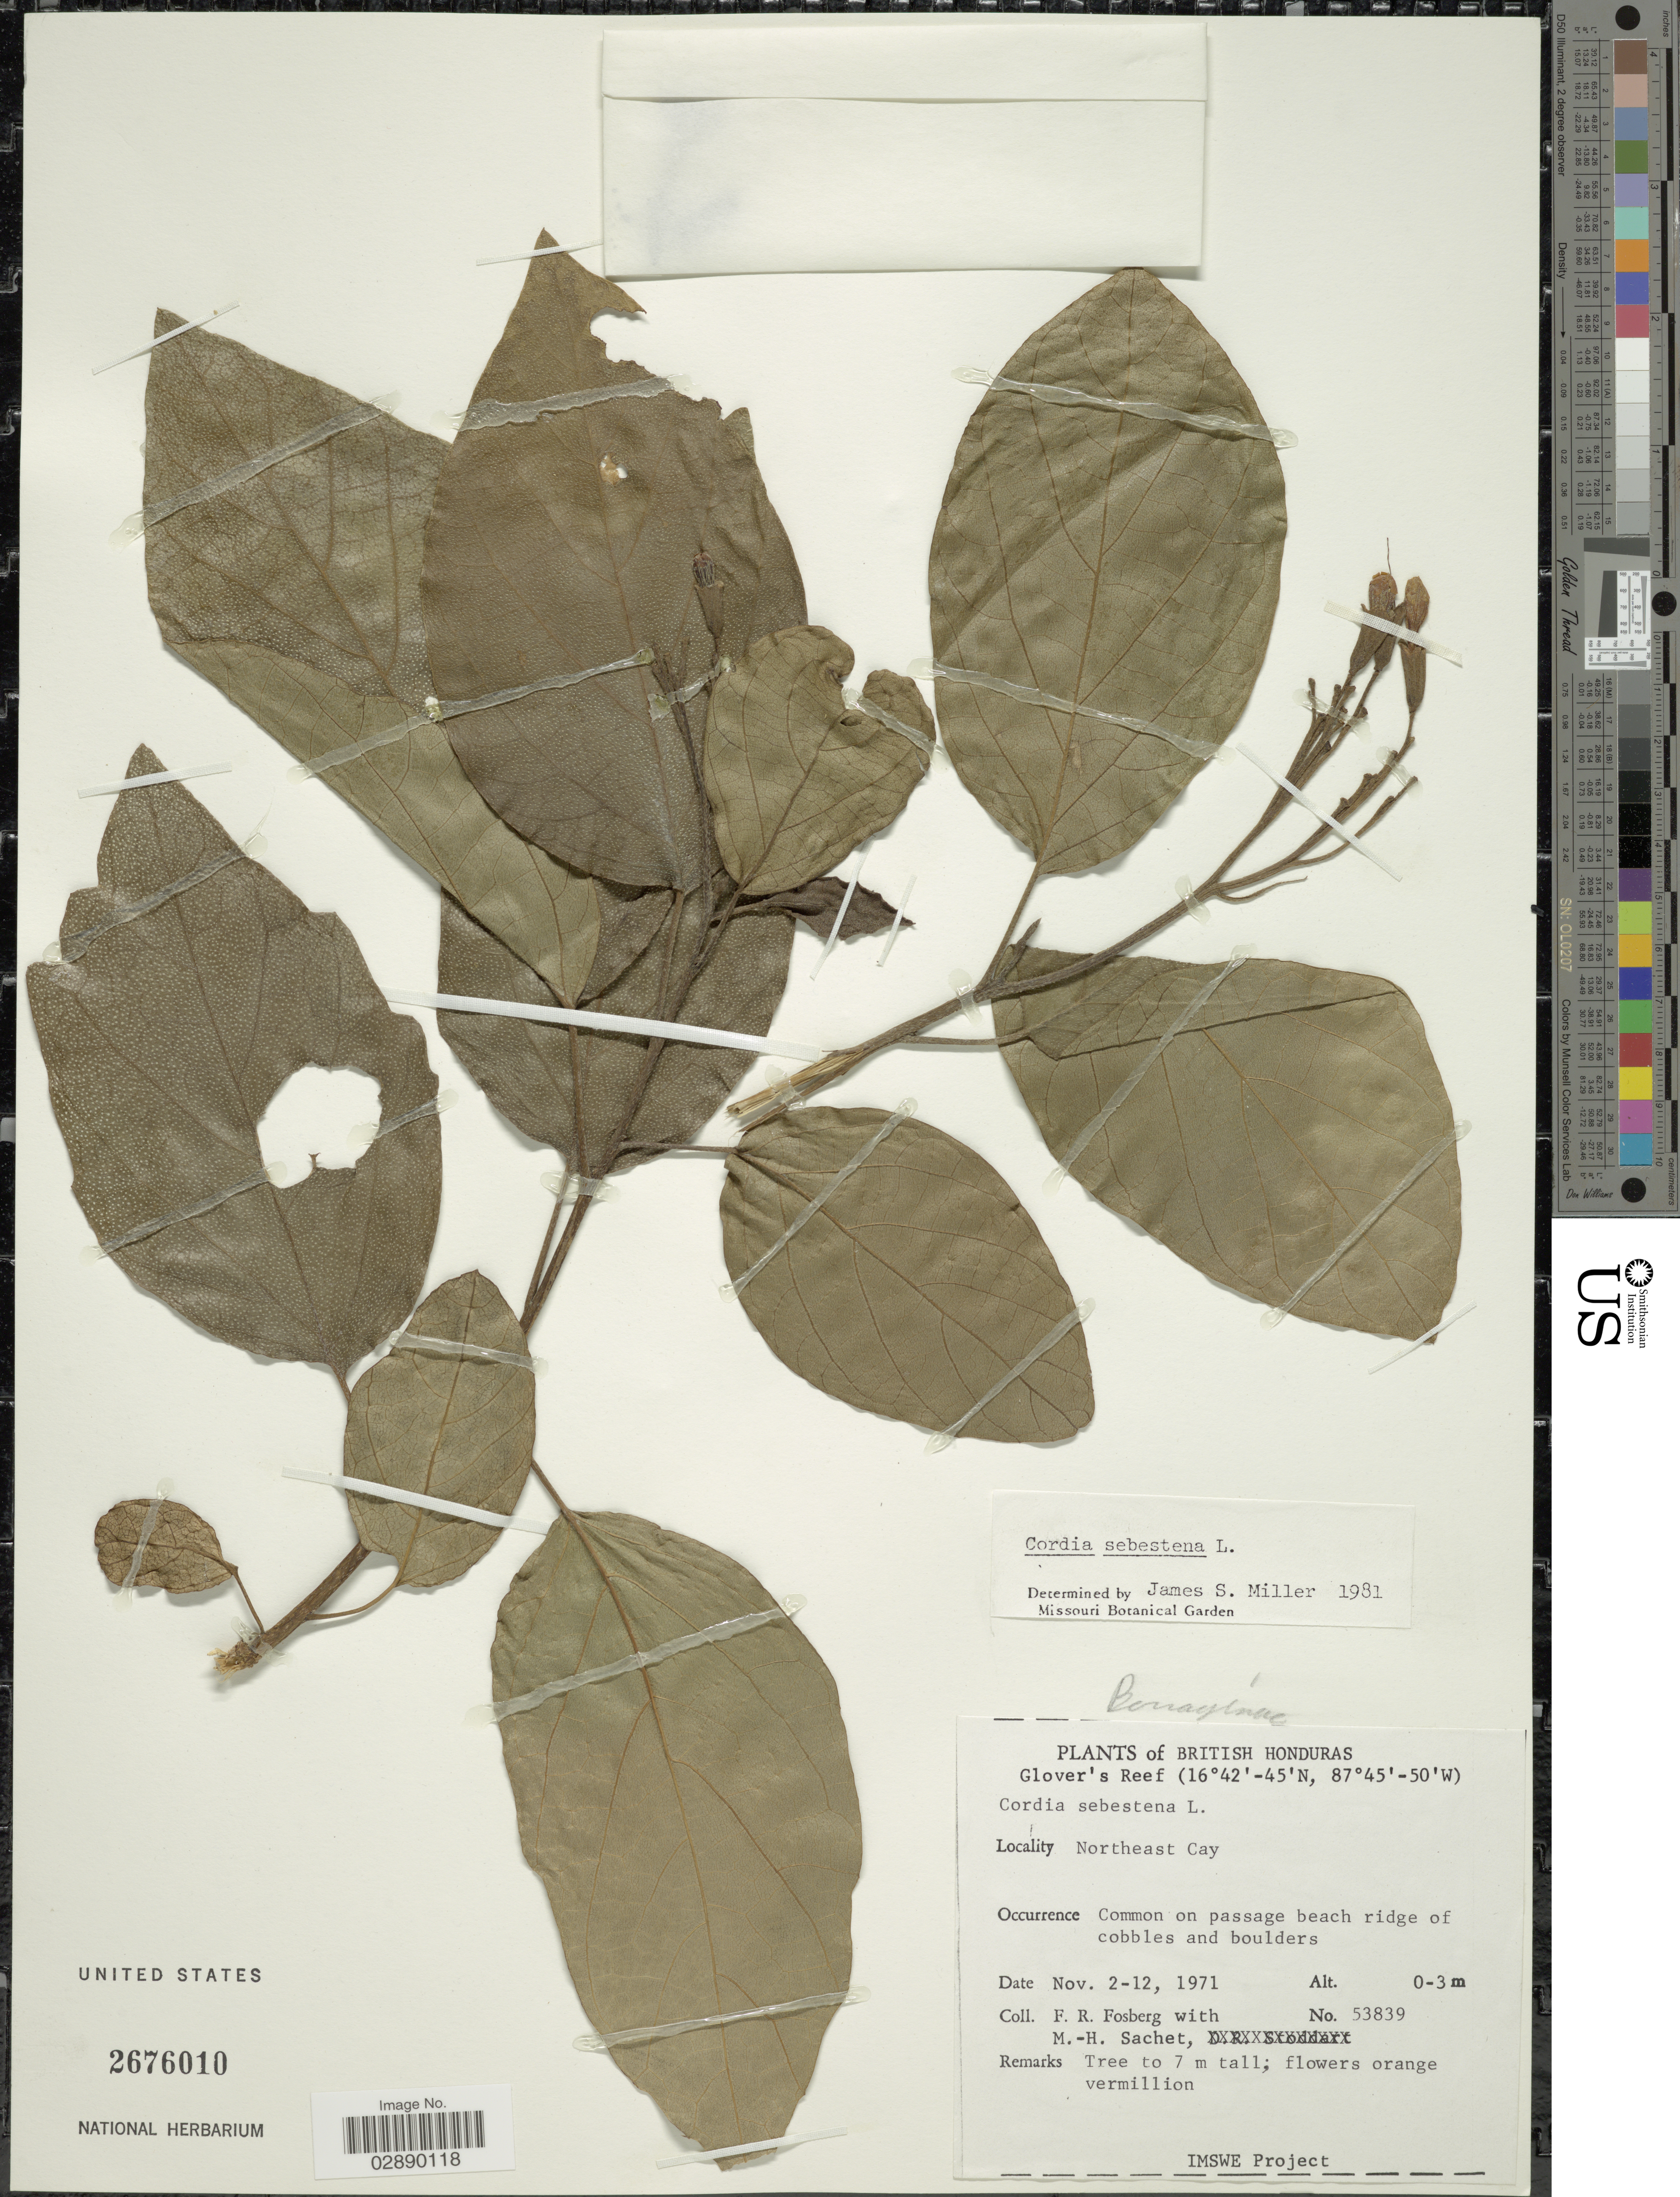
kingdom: Plantae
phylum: Tracheophyta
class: Magnoliopsida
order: Boraginales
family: Cordiaceae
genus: Cordia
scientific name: Cordia sebestena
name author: L.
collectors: F. R. Fosberg & M.-H. Sachet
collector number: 53839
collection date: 1971-11-02/1971-11-12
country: Belize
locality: British Honduras. Glover's Reef. Northeast Cay.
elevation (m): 0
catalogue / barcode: US 2676010